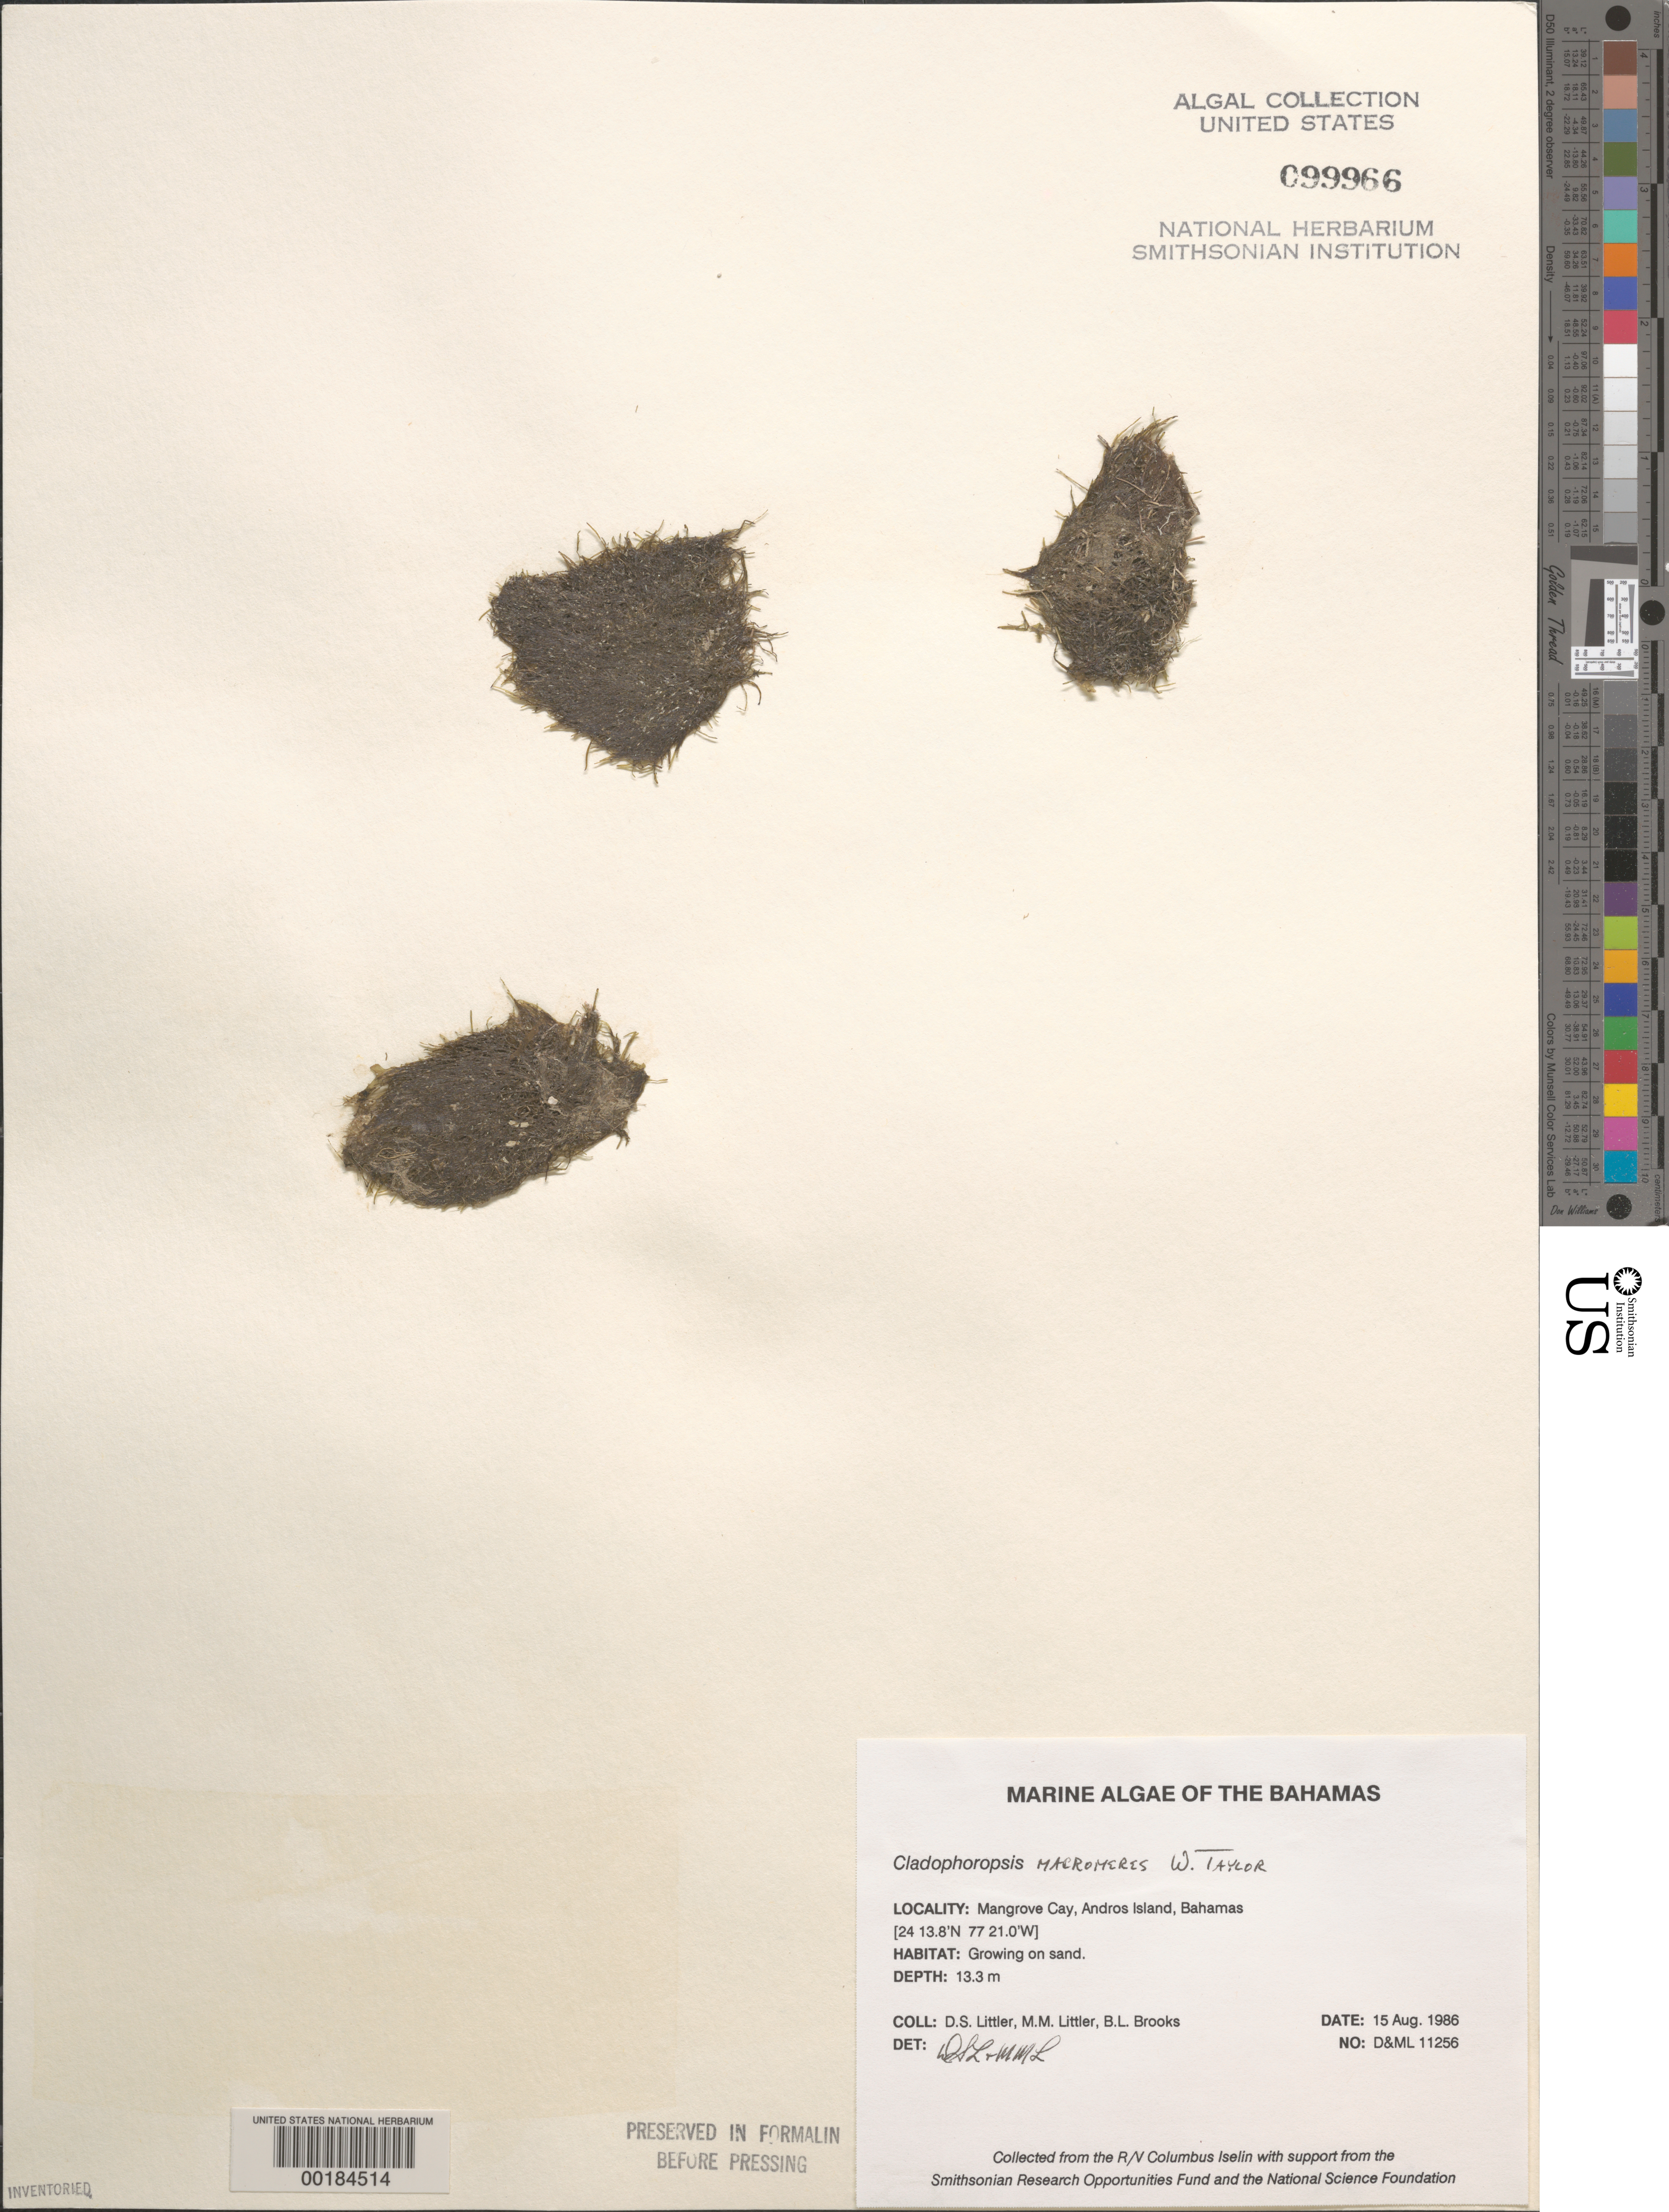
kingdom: Plantae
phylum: Chlorophyta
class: Ulvophyceae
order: Siphonocladales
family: Boodleaceae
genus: Cladophoropsis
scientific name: Cladophoropsis macromeres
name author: W.R. Taylor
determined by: Littler, D. S.; Littler, M. M.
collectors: D. S. Littler, M. M. Littler & B. Brooks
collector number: D&ML 11256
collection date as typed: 15 Aug 1986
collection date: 1986-08-15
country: Bahamas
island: Mangrove Cay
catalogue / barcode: US 99966